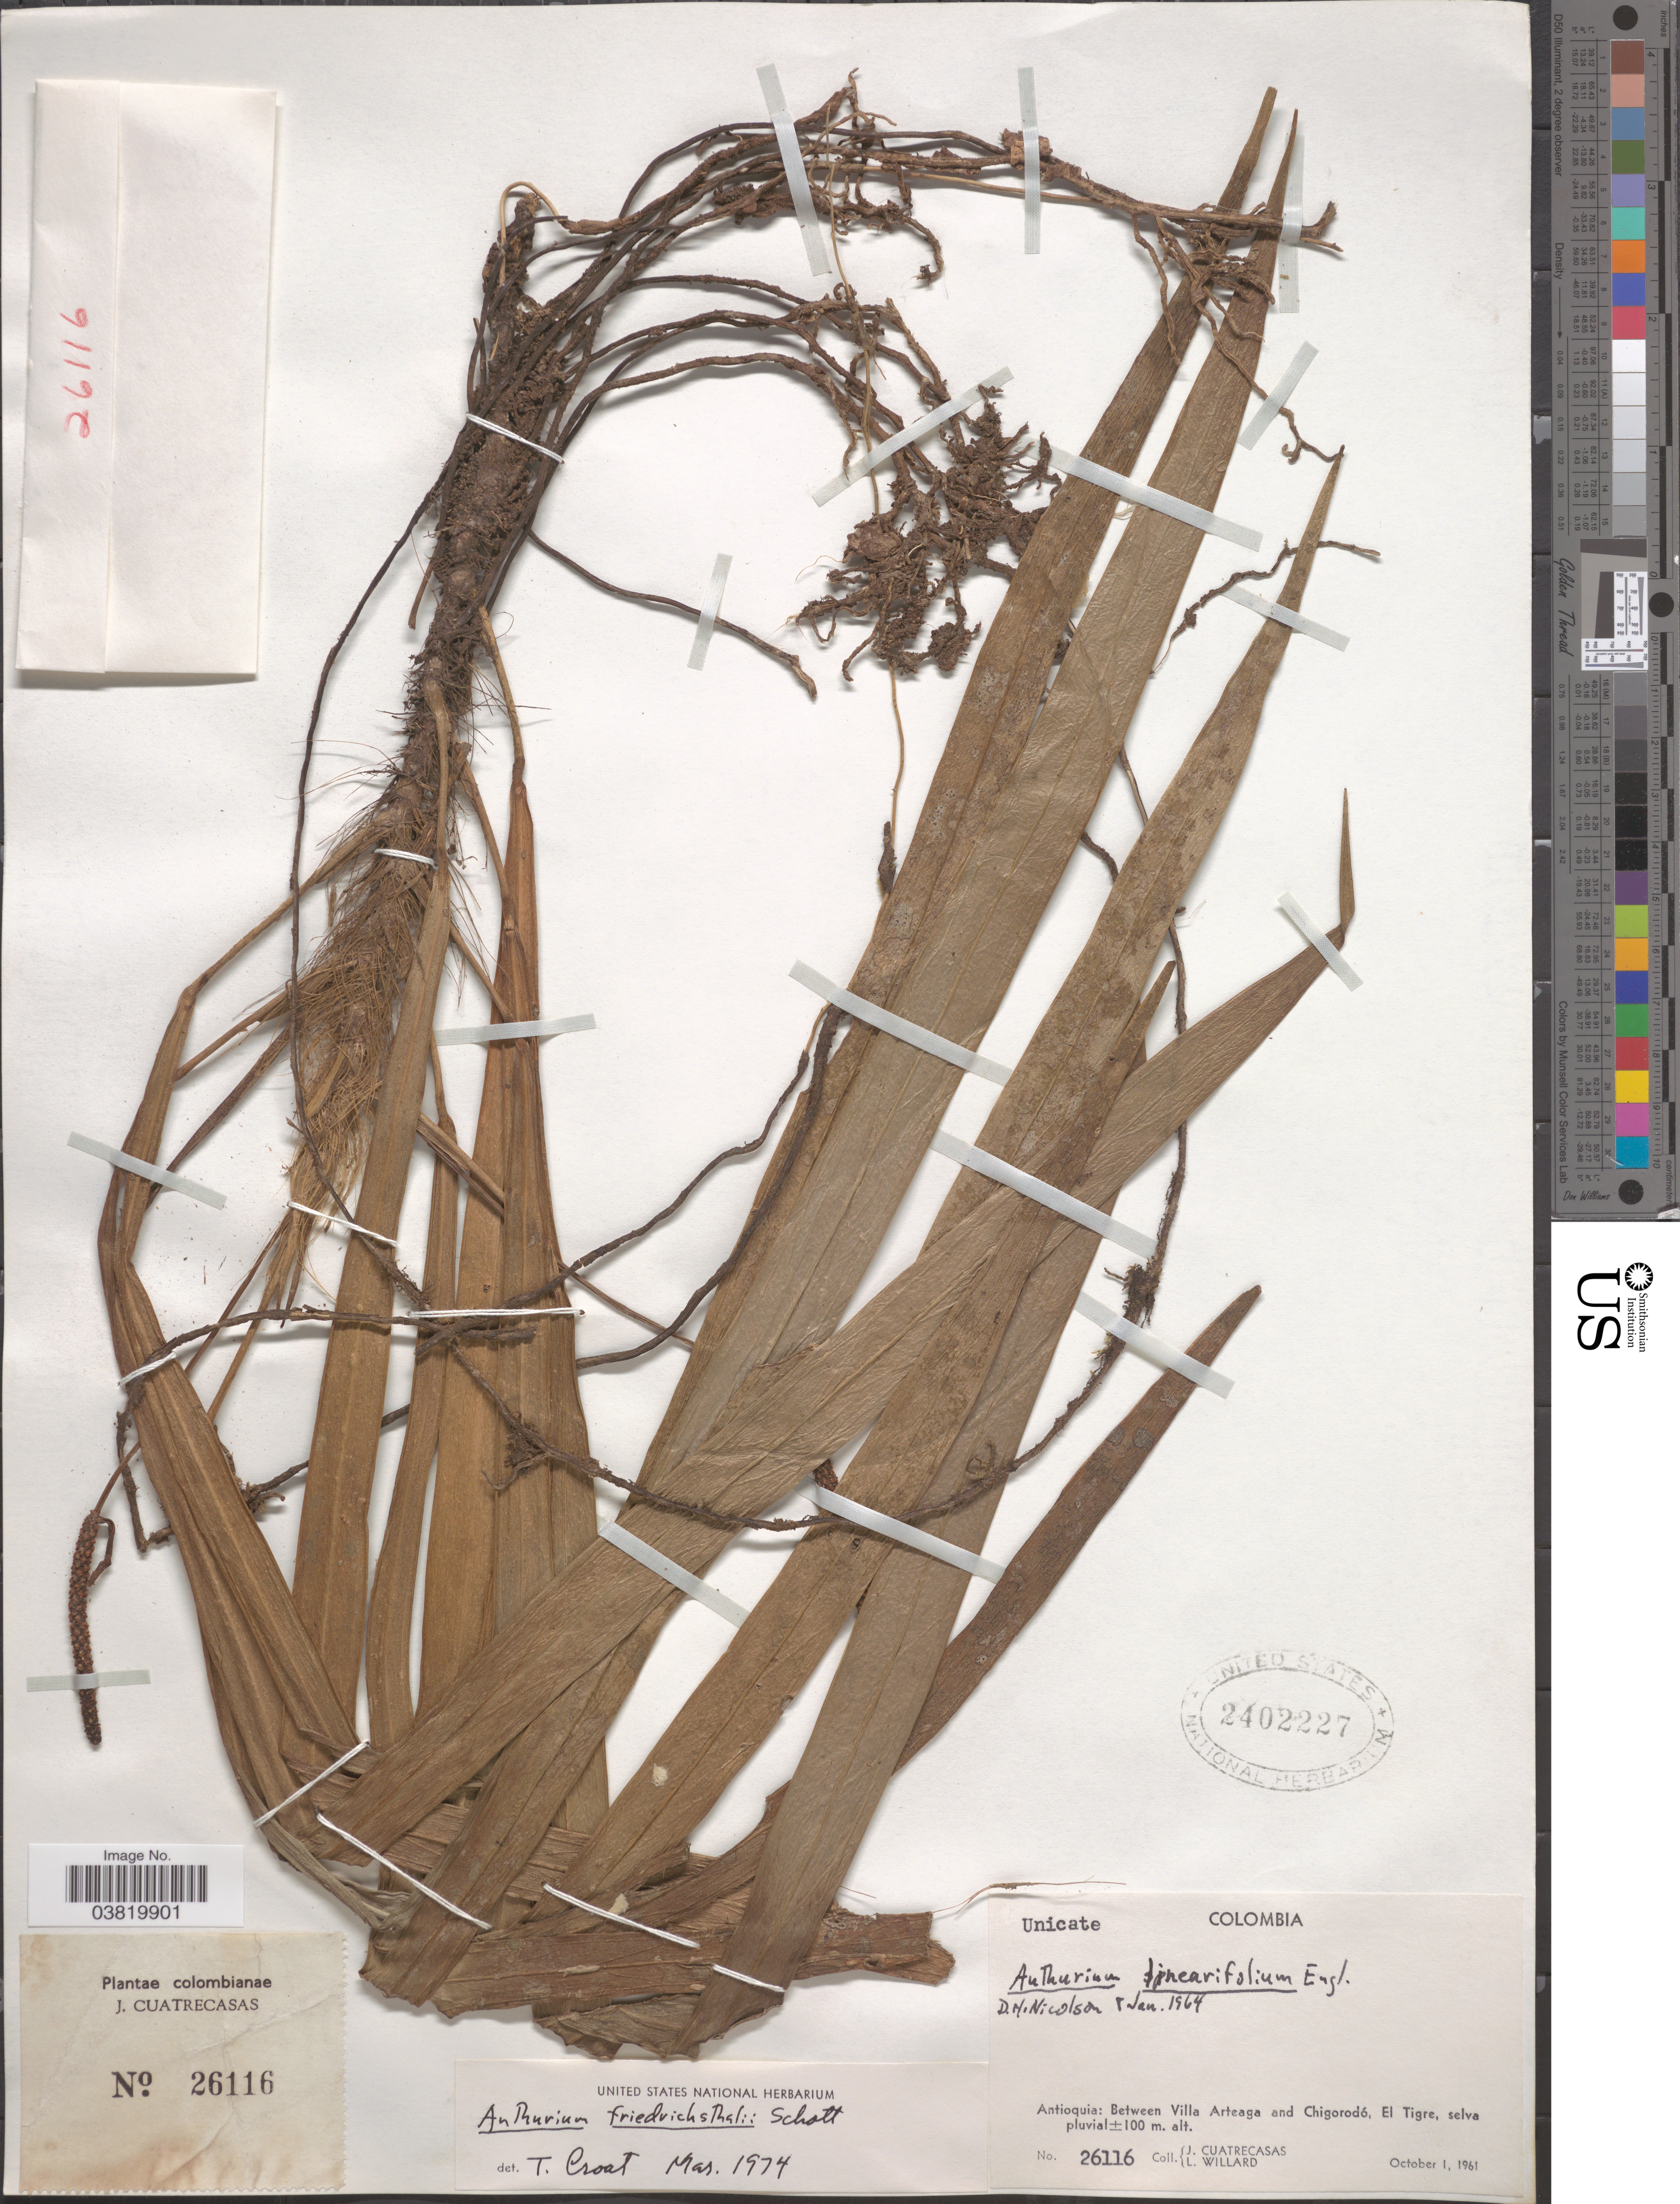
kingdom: Plantae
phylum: Tracheophyta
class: Liliopsida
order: Alismatales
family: Araceae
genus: Anthurium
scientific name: Anthurium friedrichsthalii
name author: Schott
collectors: J. Cuatrecasas & L. Willard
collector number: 26116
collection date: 1961-10-01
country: Colombia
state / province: Antioquia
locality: Between Villa Arteaga and Chigorodó, El Tigre.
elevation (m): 100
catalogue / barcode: US 2402227